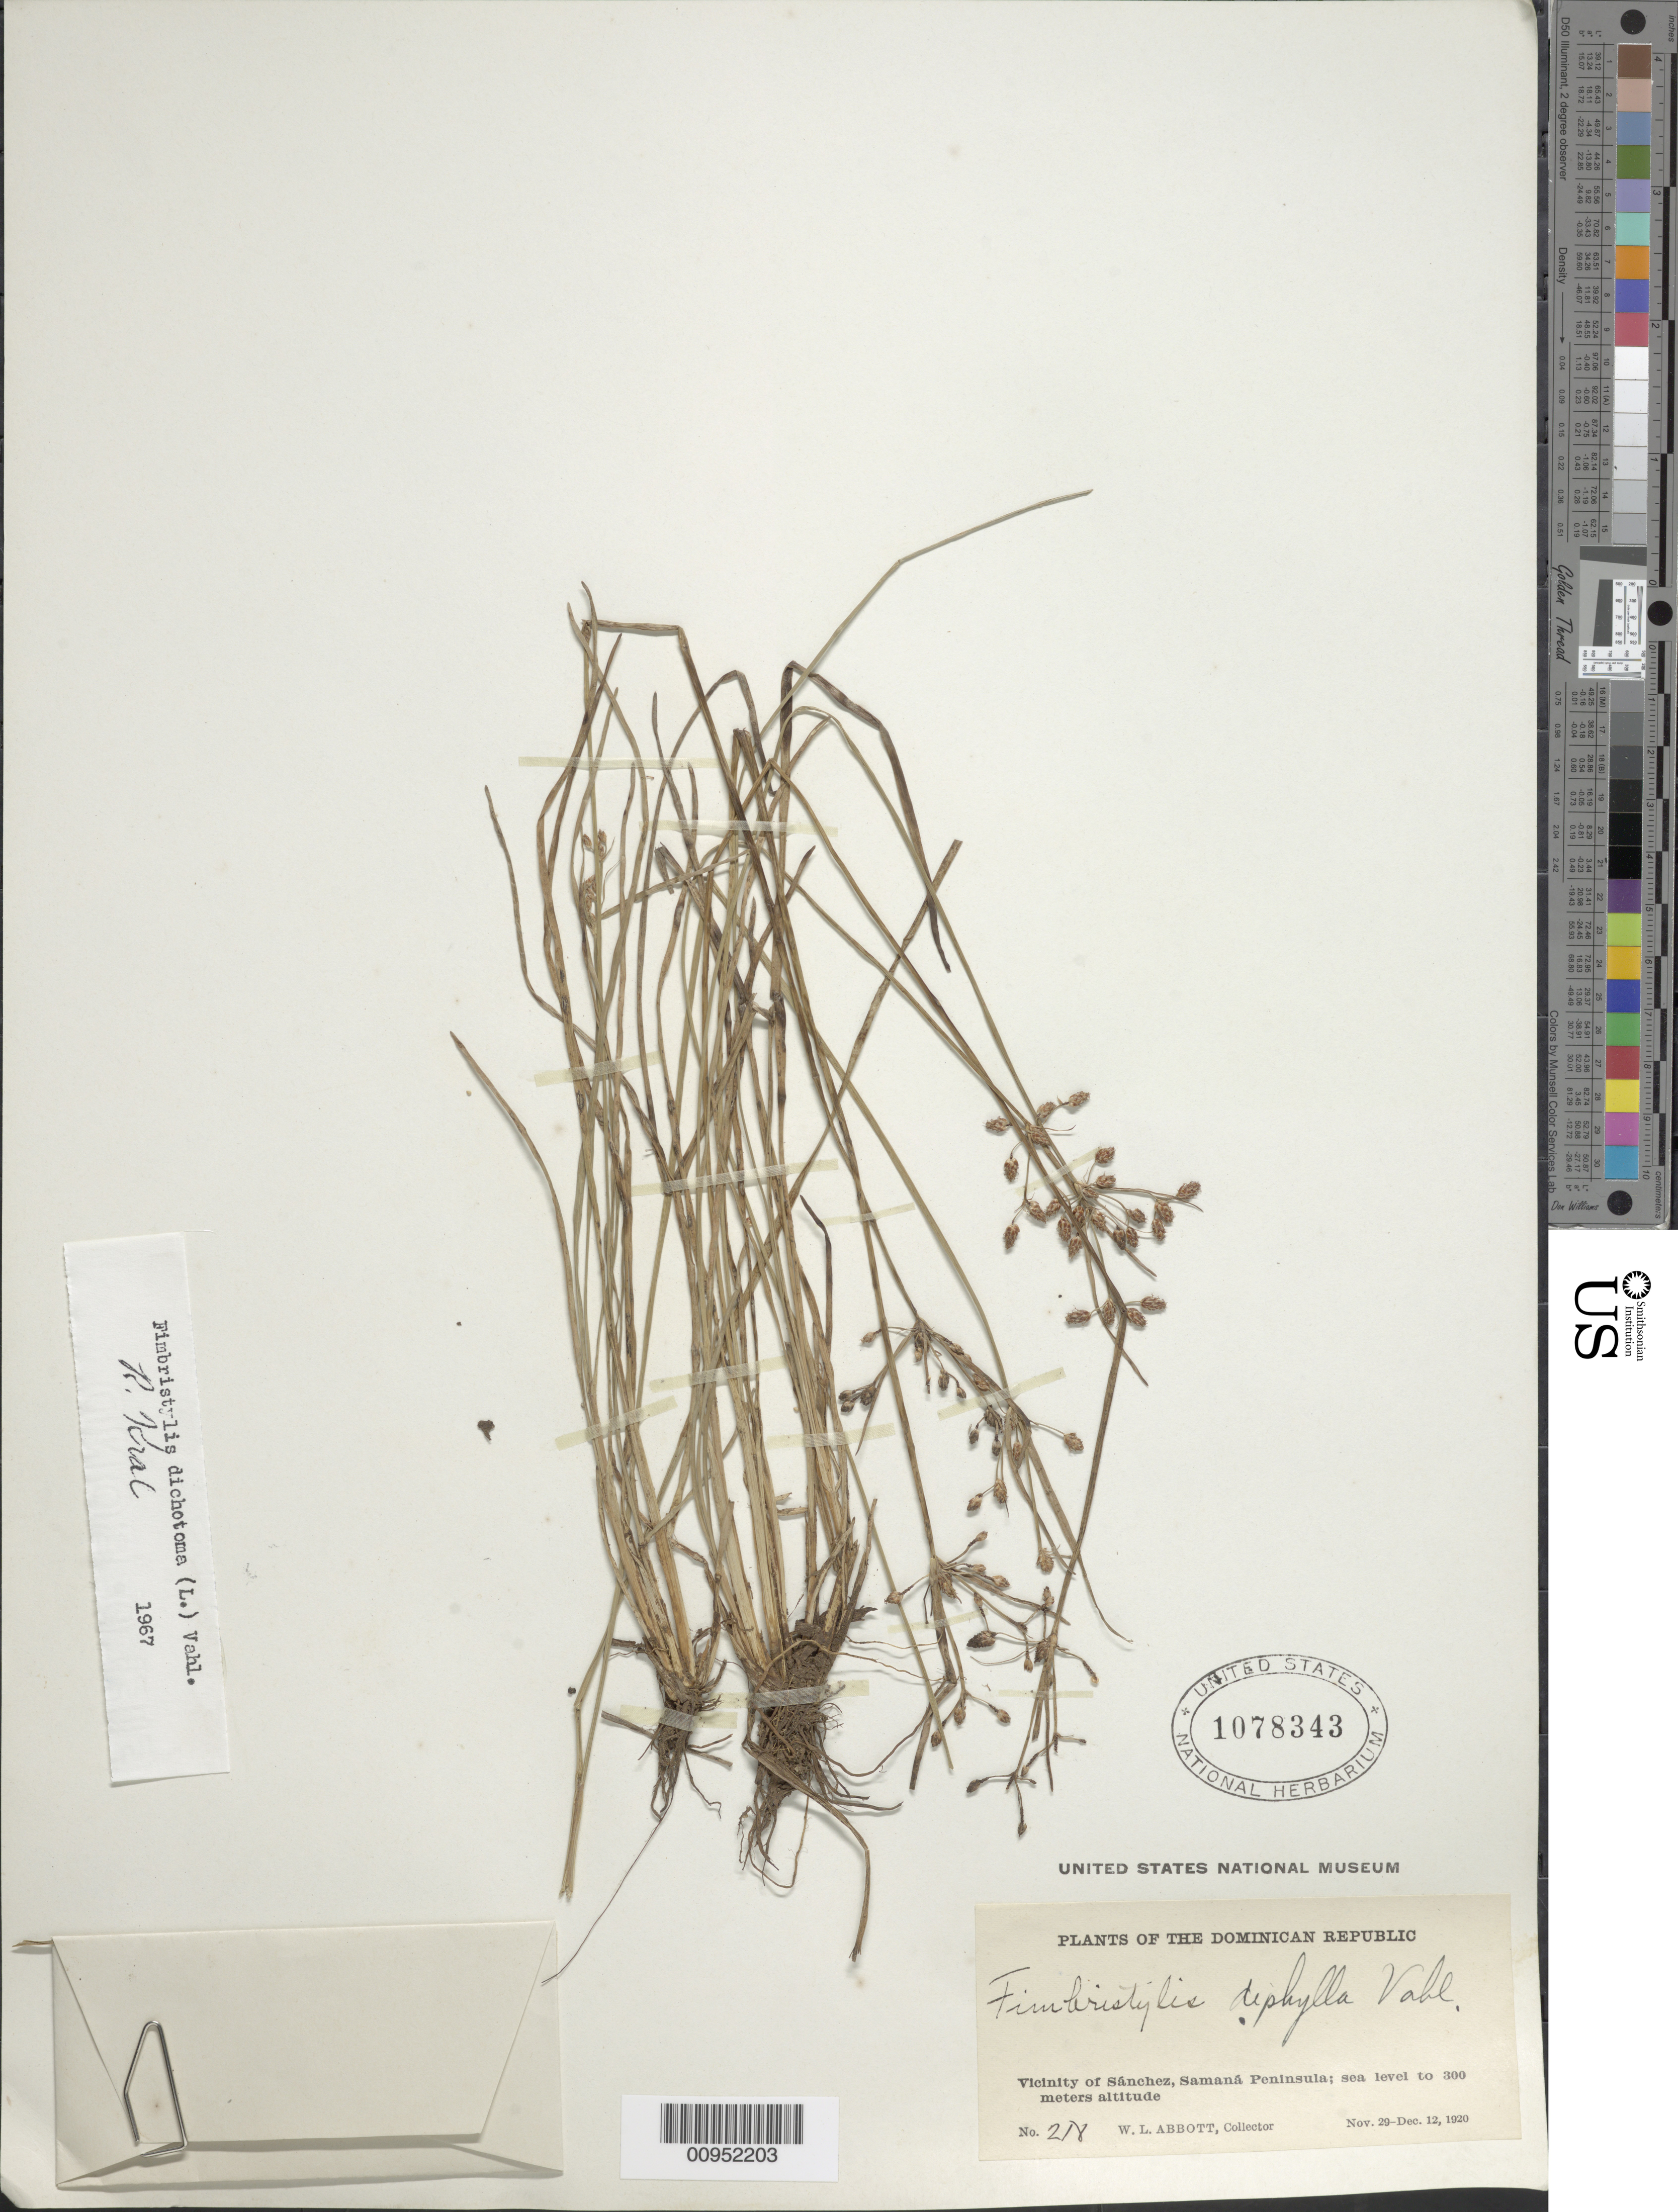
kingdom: Plantae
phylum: Tracheophyta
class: Liliopsida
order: Poales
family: Cyperaceae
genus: Fimbristylis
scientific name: Fimbristylis dichotoma subsp. dichotoma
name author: (L.) Vahl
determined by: Kral, Robert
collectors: W. L. Abbott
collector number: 218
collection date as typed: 29 Nov 1920 to 12 Dec 1920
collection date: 1920-11-29/1920-12-12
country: Dominican Republic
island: Hispaniola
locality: Vicinity of Sánchez, Samaná Peninsula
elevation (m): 0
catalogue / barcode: US 1078343